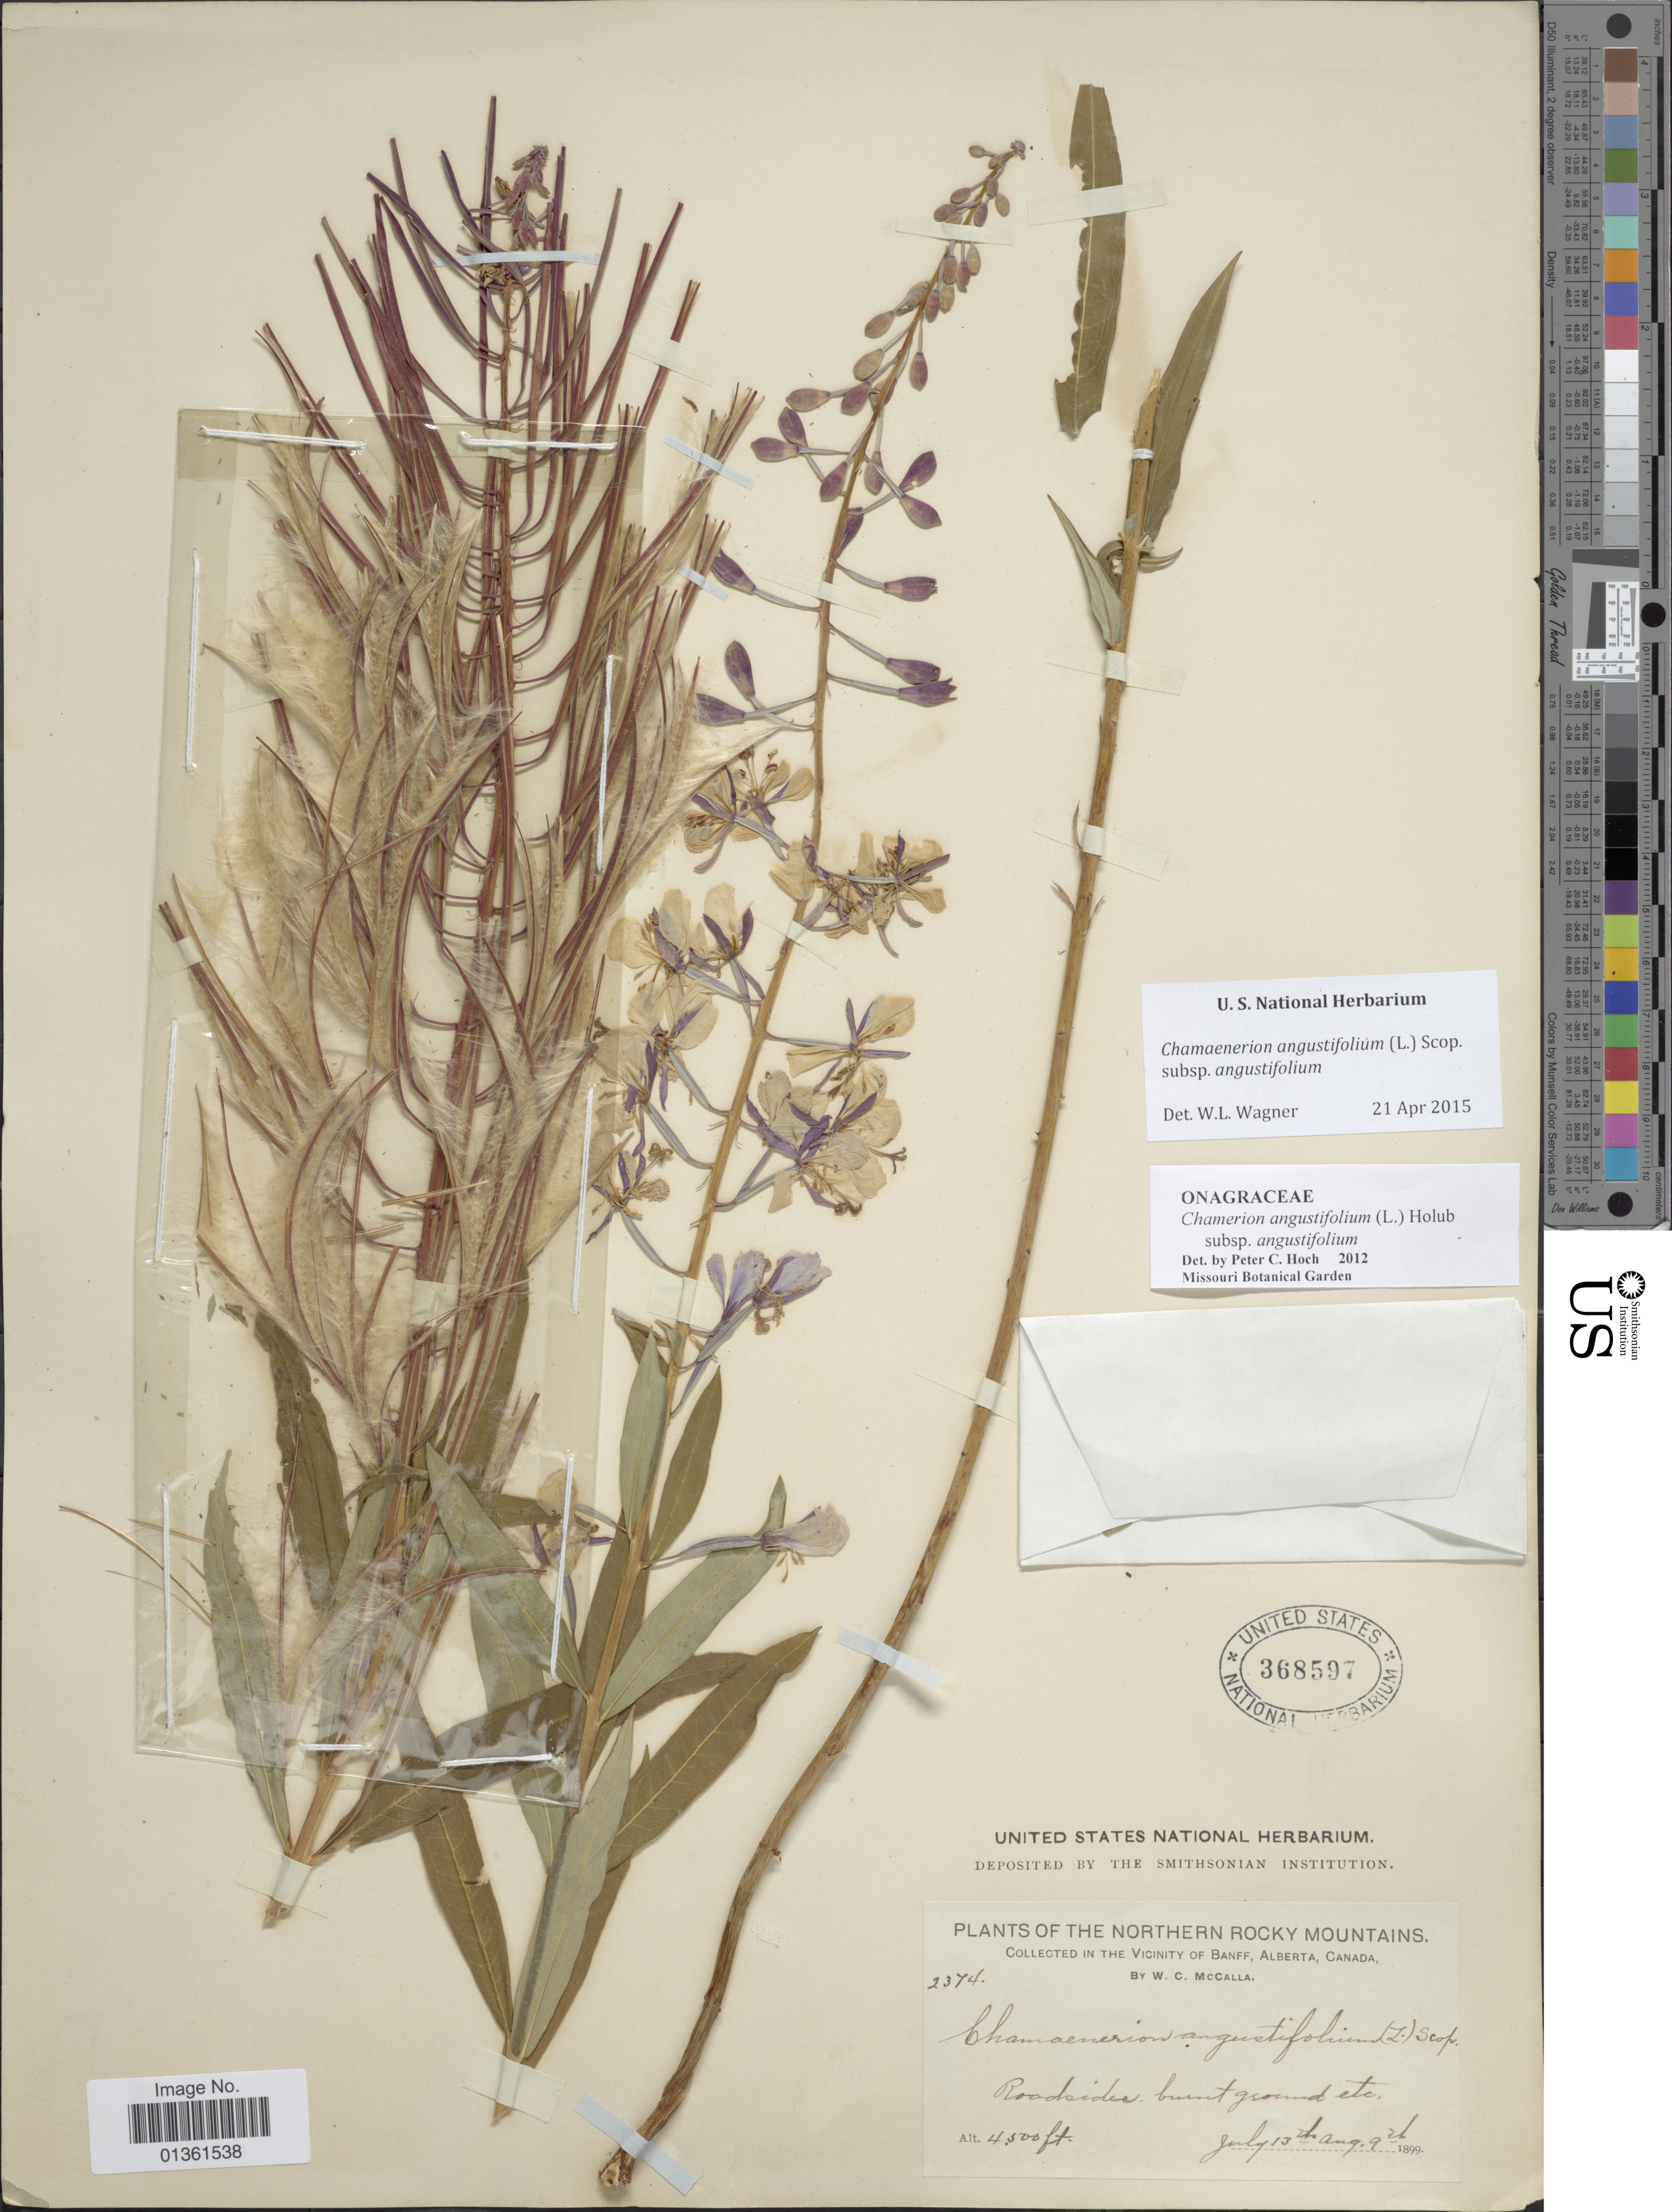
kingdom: Plantae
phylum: Tracheophyta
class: Magnoliopsida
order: Myrtales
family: Onagraceae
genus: Chamaenerion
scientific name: Chamaenerion angustifolium subsp. angustifolium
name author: (L.) Scop.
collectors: W. McCalla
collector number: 2374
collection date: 1899-07-13/1899-08-09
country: Canada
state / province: Alberta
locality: Northern Rocky Mountains. Vicinity of Banff.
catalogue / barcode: US 368597